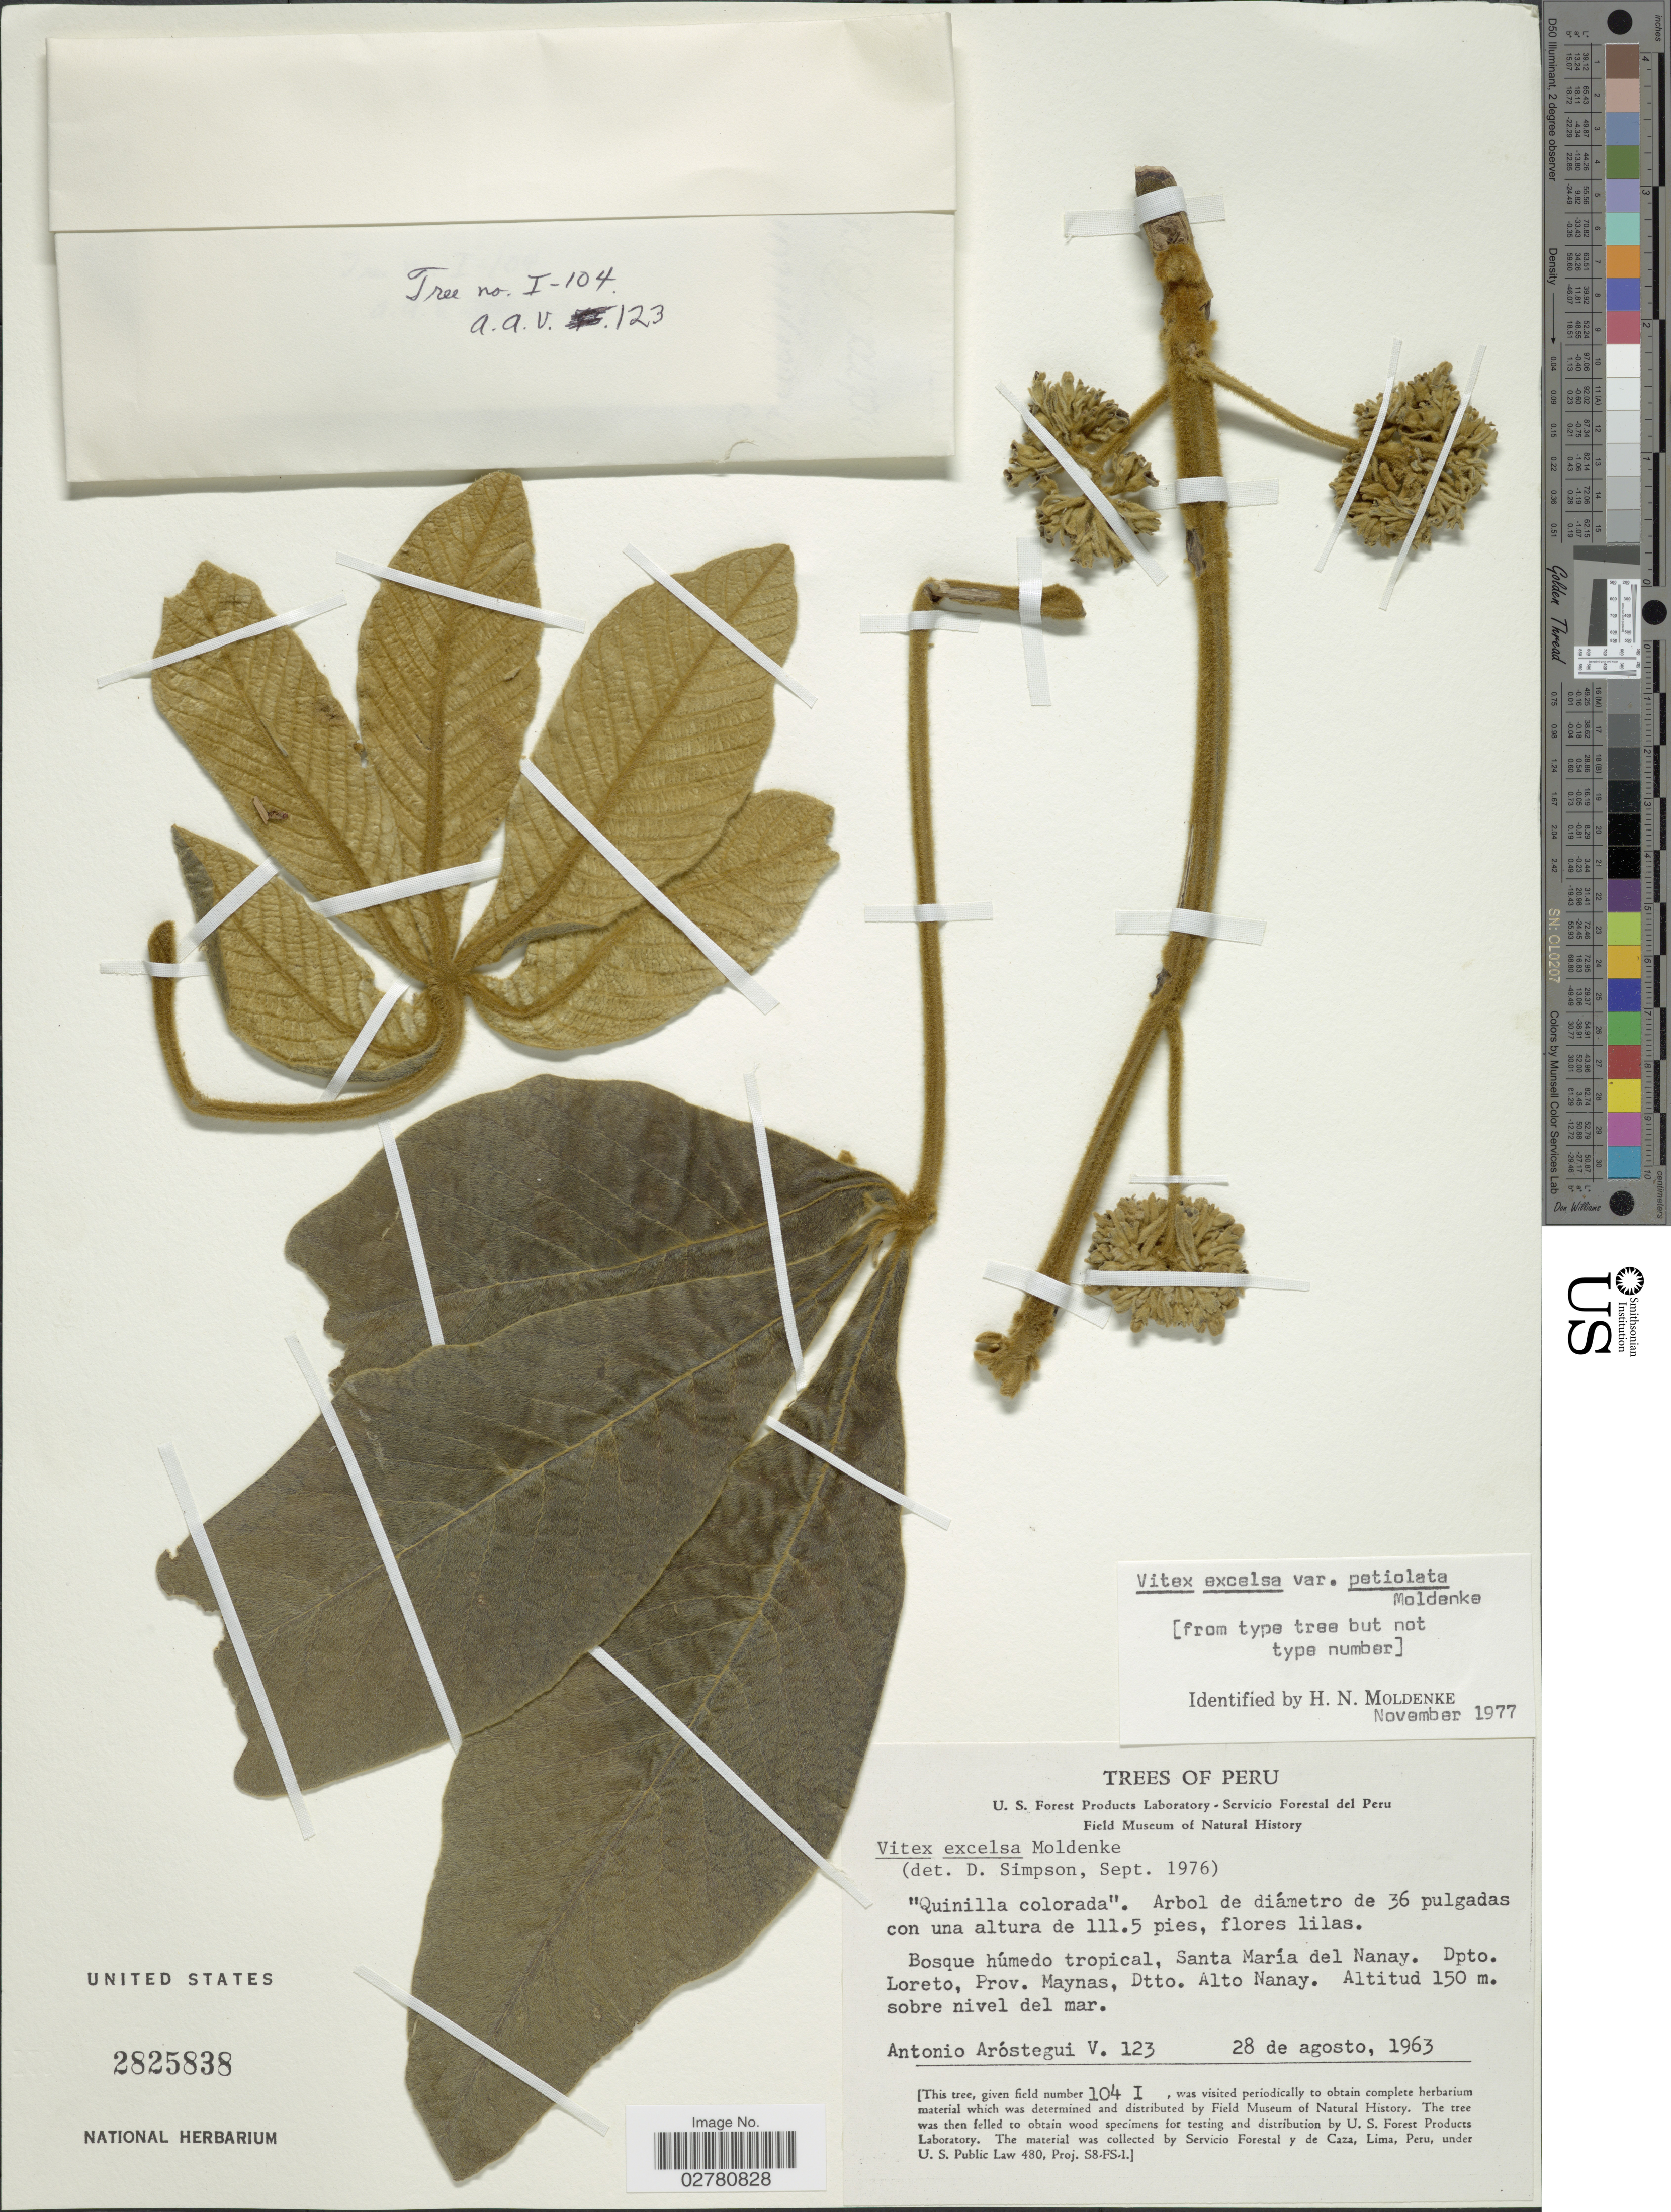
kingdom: Plantae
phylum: Tracheophyta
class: Magnoliopsida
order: Lamiales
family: Lamiaceae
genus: Vitex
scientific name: Vitex excelsa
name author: Moldenke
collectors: A. Aróstegui V.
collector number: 123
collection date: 1963-08-28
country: Peru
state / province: Loreto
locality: Bosque húmedo tropical, Santa María del Nanay. Dpto. Loreto, Prov. Maynas, Dtto. Alto Nanay.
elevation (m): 150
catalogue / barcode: US 2825838